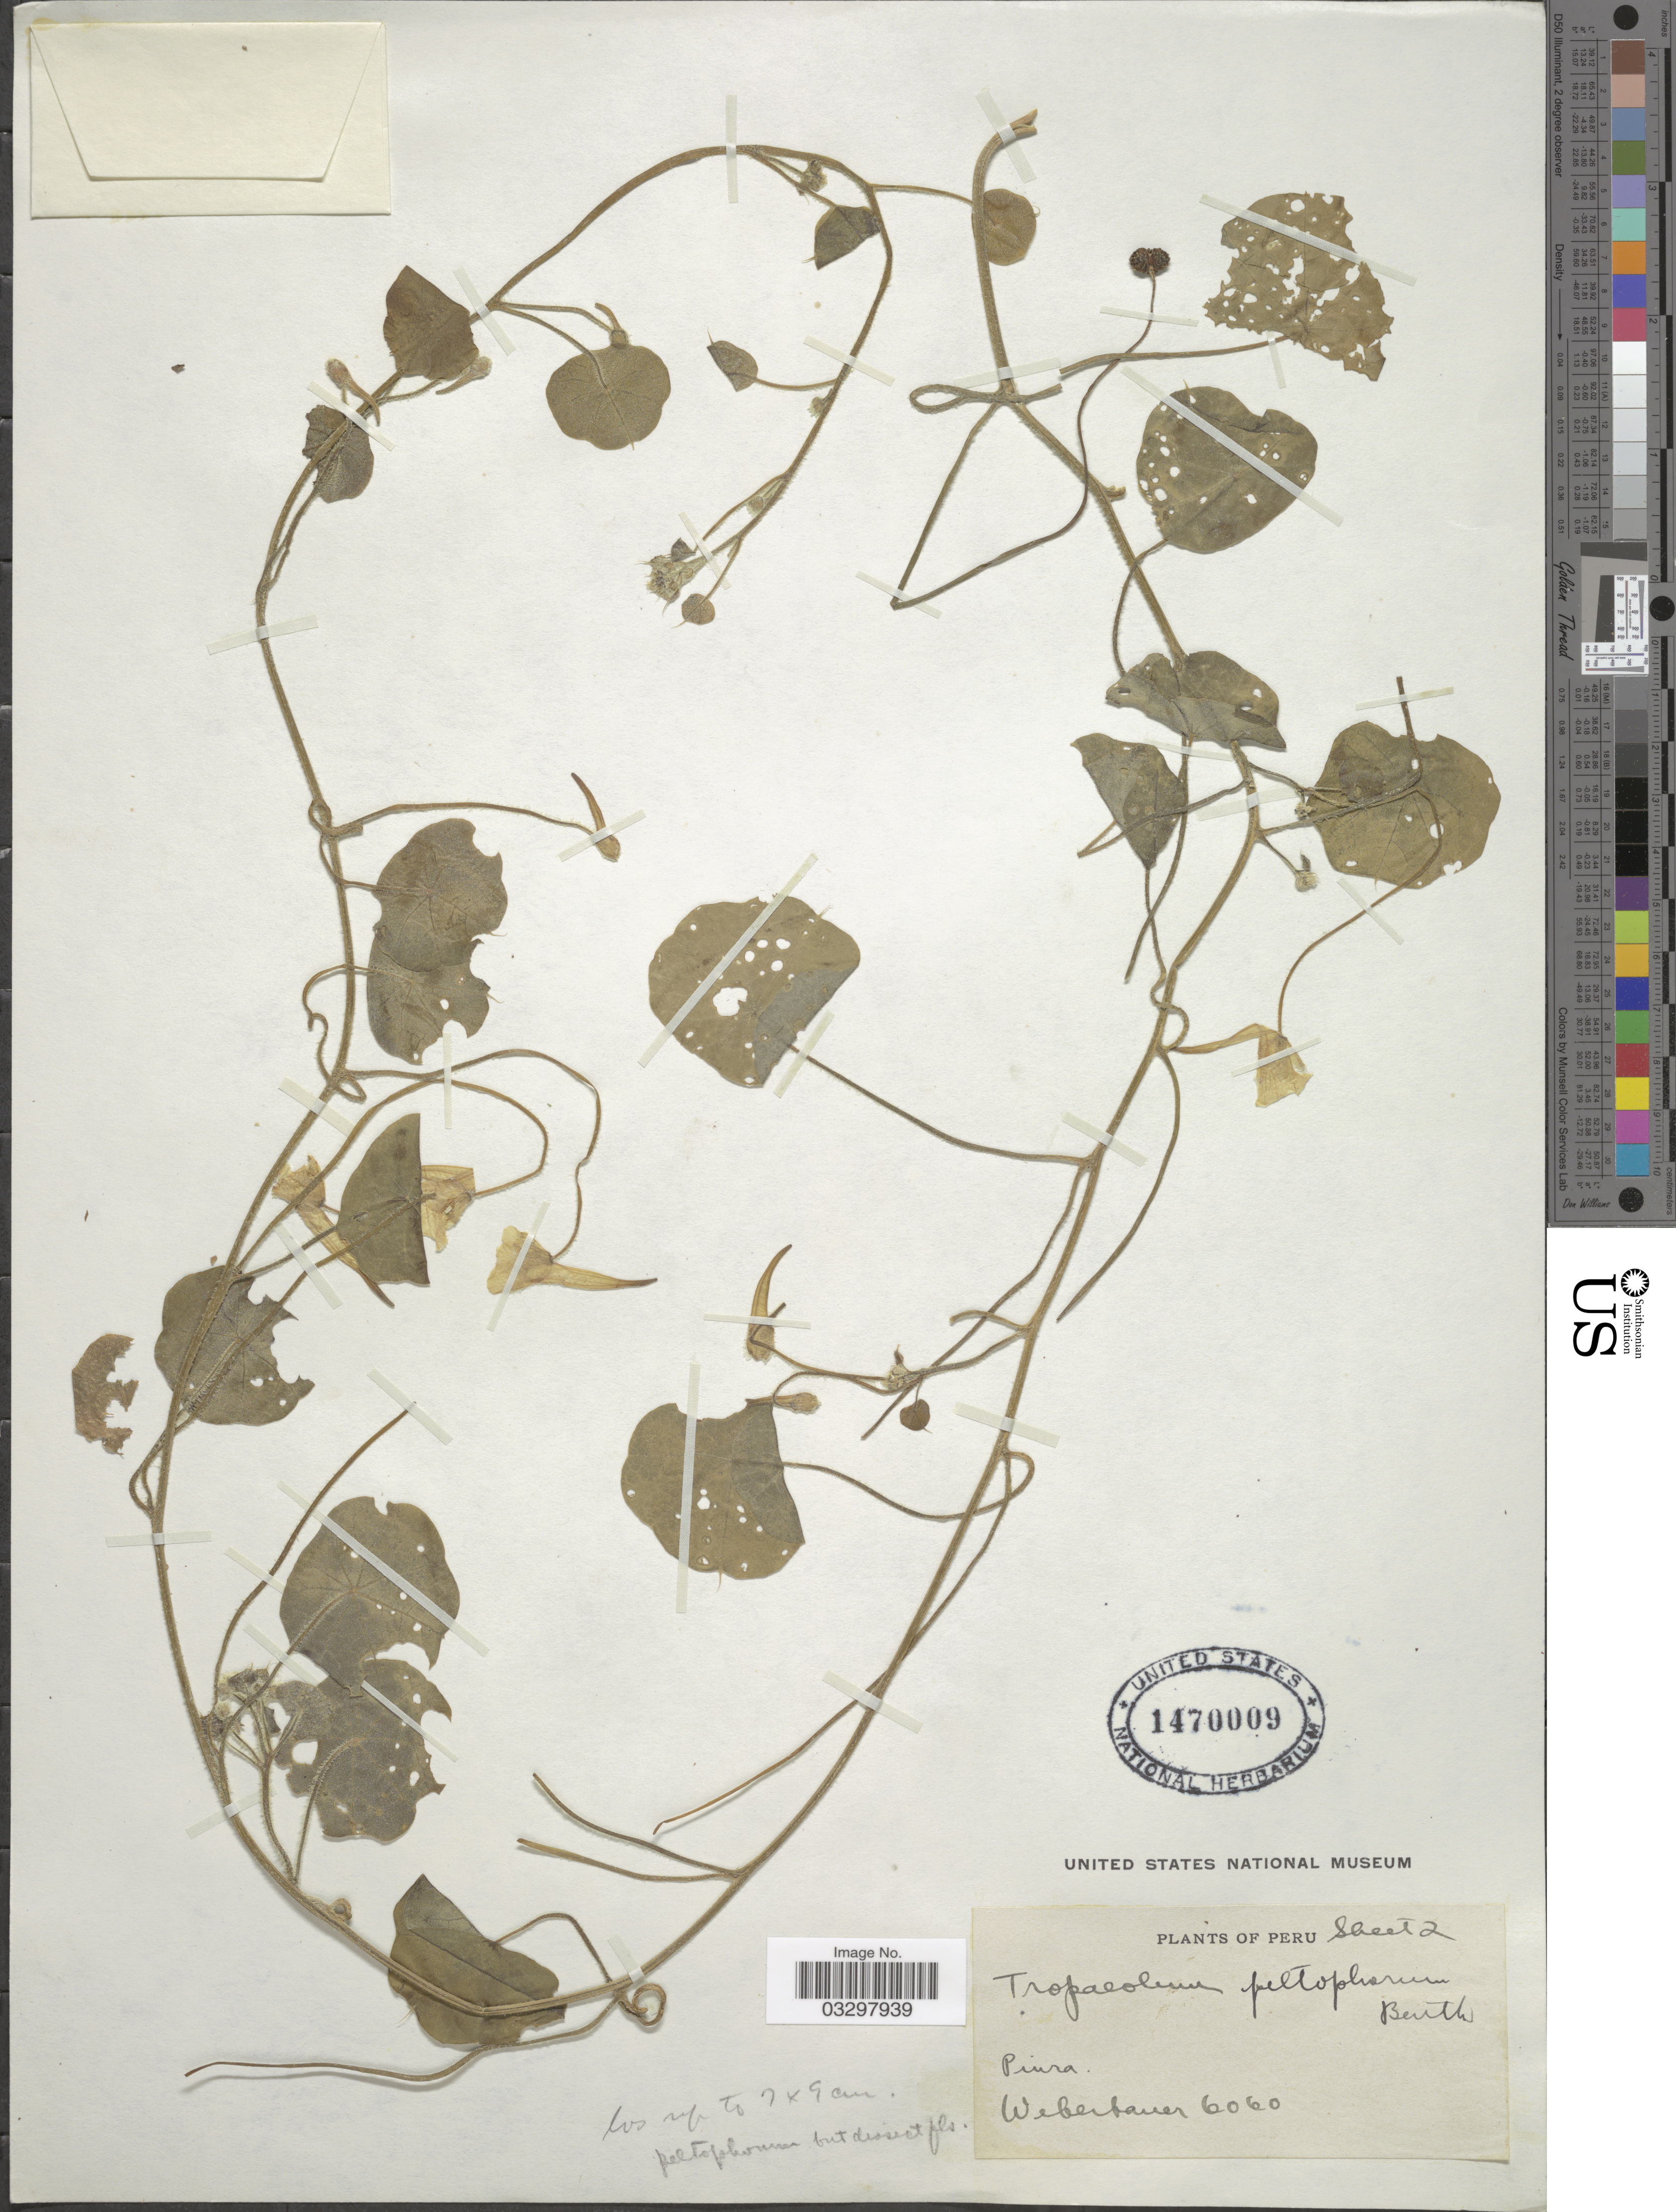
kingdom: Plantae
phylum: Tracheophyta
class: Magnoliopsida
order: Brassicales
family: Tropaeolaceae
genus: Tropaeolum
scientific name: Tropaeolum peltophorum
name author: Benth.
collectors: Weberbauer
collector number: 6060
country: Peru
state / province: Piura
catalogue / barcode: US 1470009